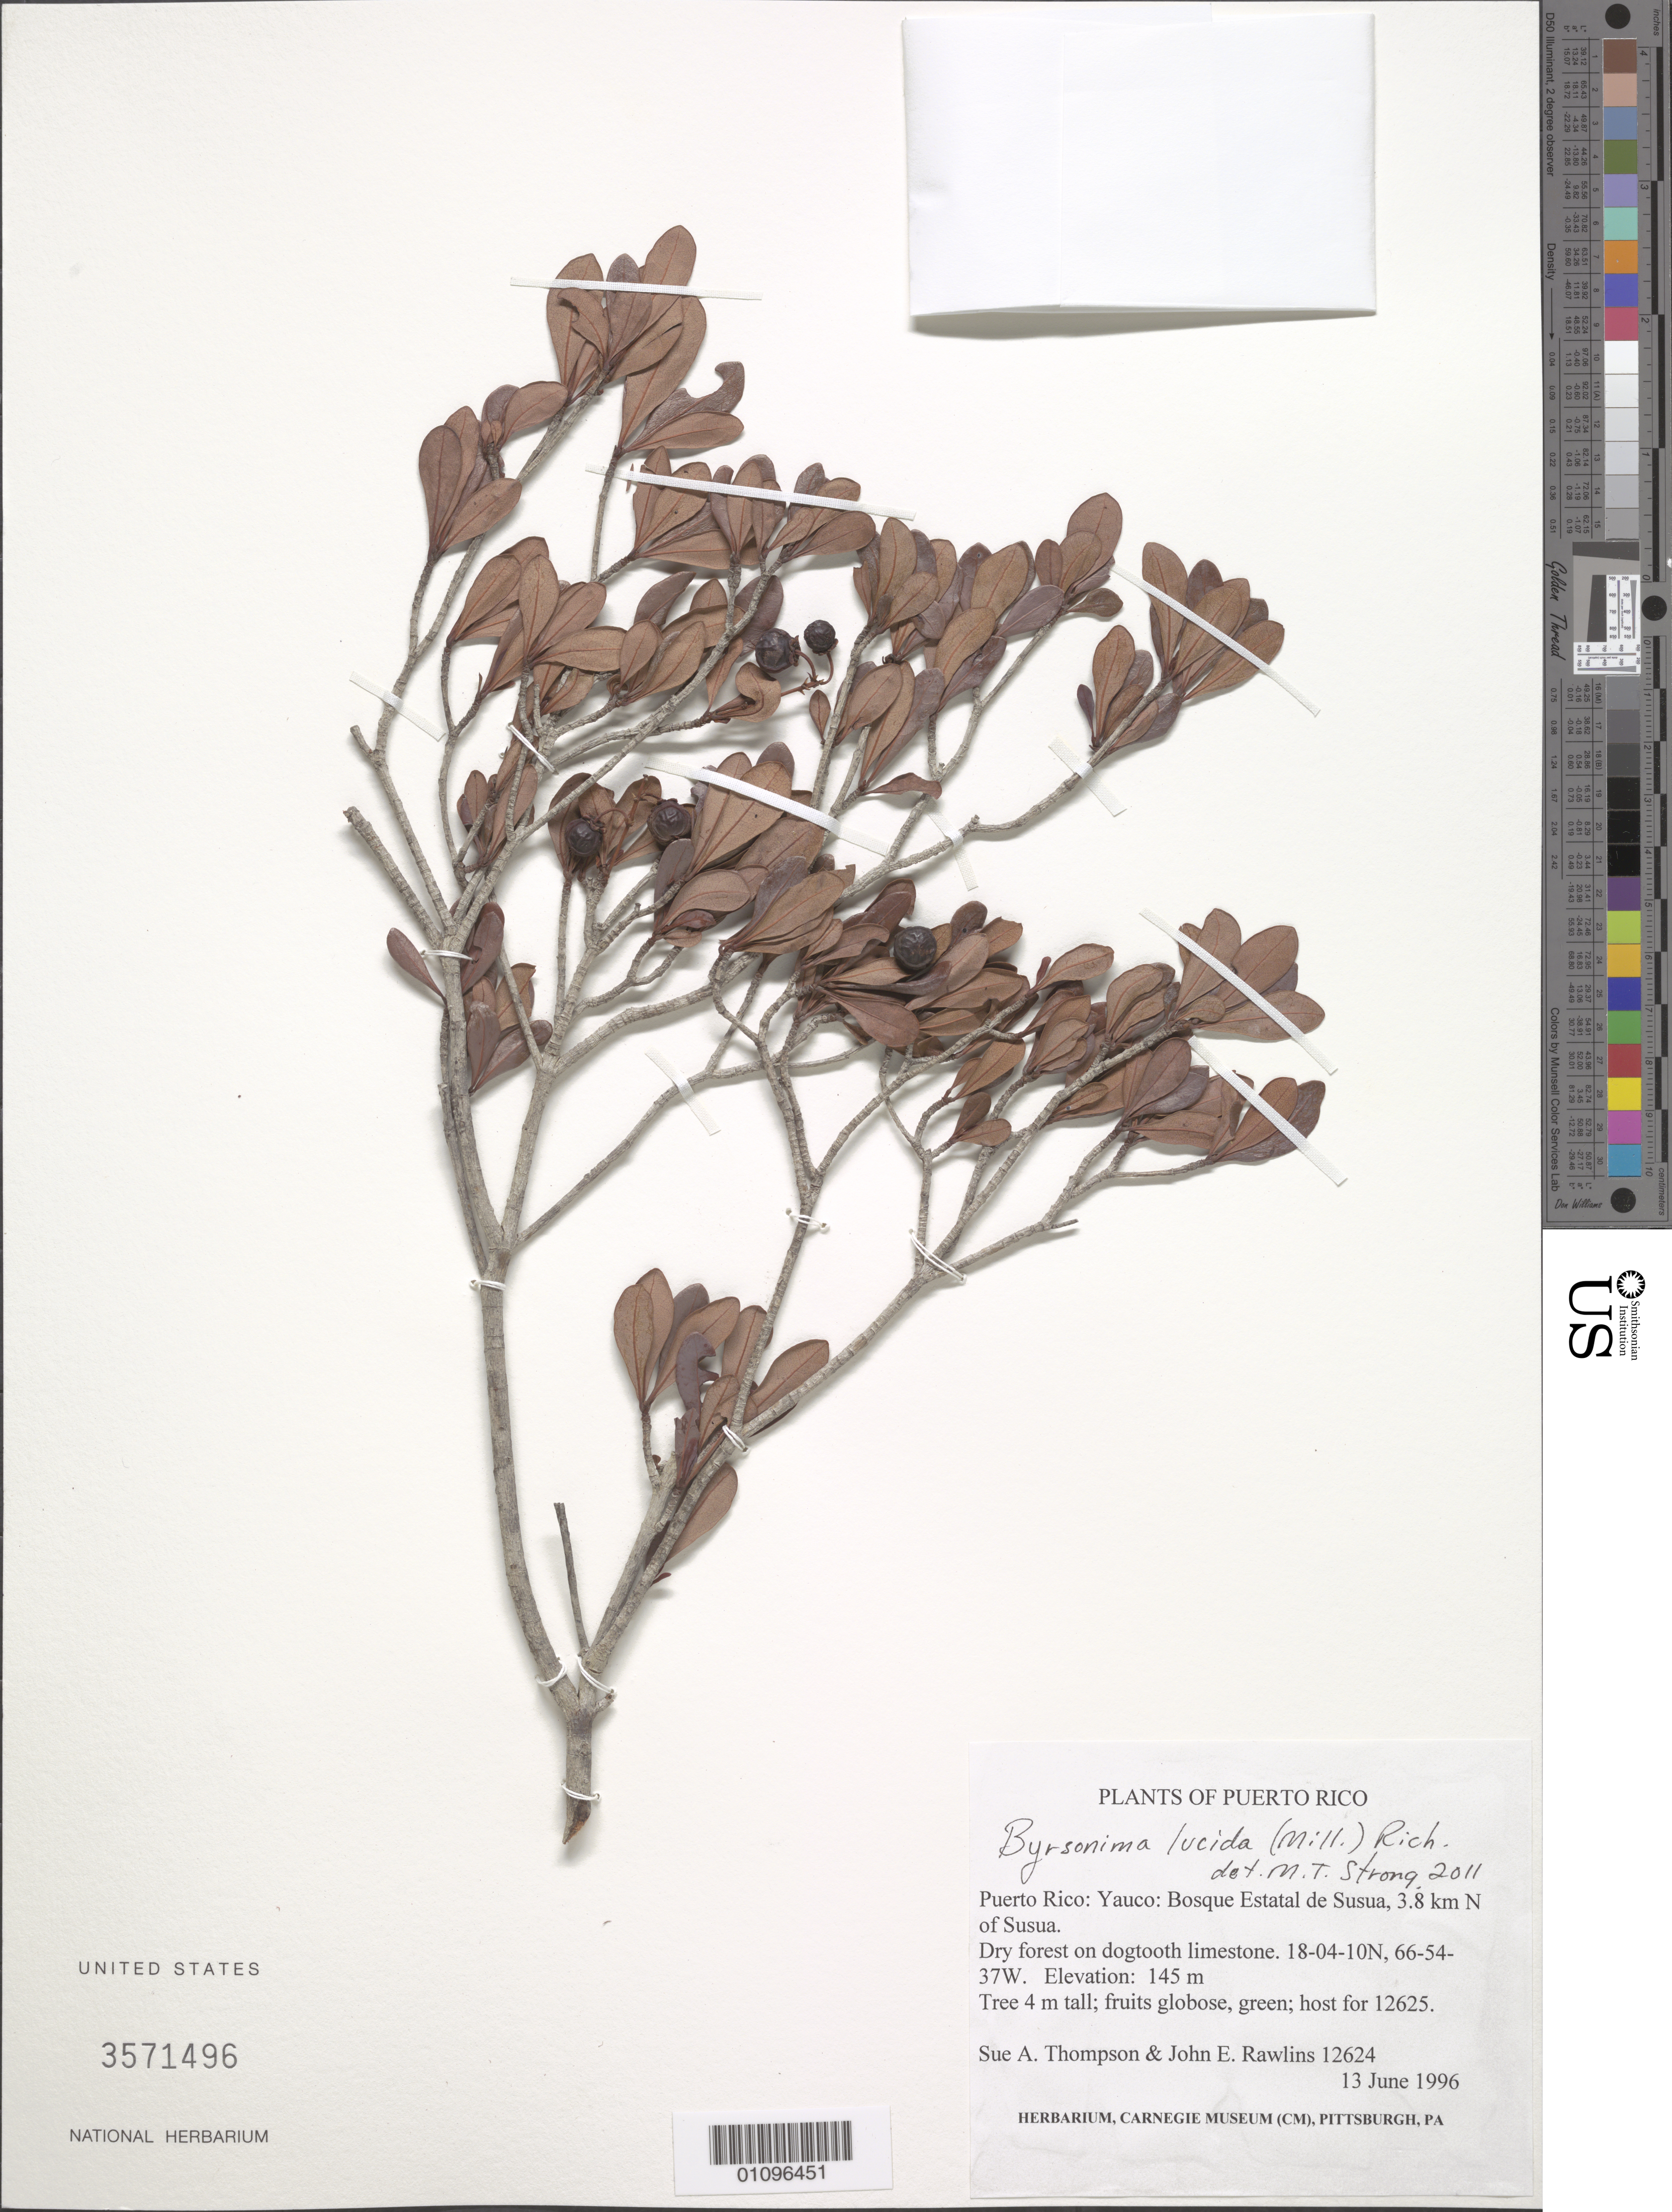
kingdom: Plantae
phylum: Tracheophyta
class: Magnoliopsida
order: Malpighiales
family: Malpighiaceae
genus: Byrsonima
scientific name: Byrsonima lucida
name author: (Mill.) DC.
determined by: Strong, M. T., (US), Smithsonian Institution - National Museum of Natural History (UNITED STATES)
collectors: S. A. Thompson & J. Rawlins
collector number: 12624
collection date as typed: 13 Jun 1996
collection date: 1996-06-13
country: Puerto Rico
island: Puerto Rico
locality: Yauco; Bosque Estatal de Susua, 3.8 km N of Susua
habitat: Dry forest on dogtooth limestone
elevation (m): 145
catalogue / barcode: US 3571496